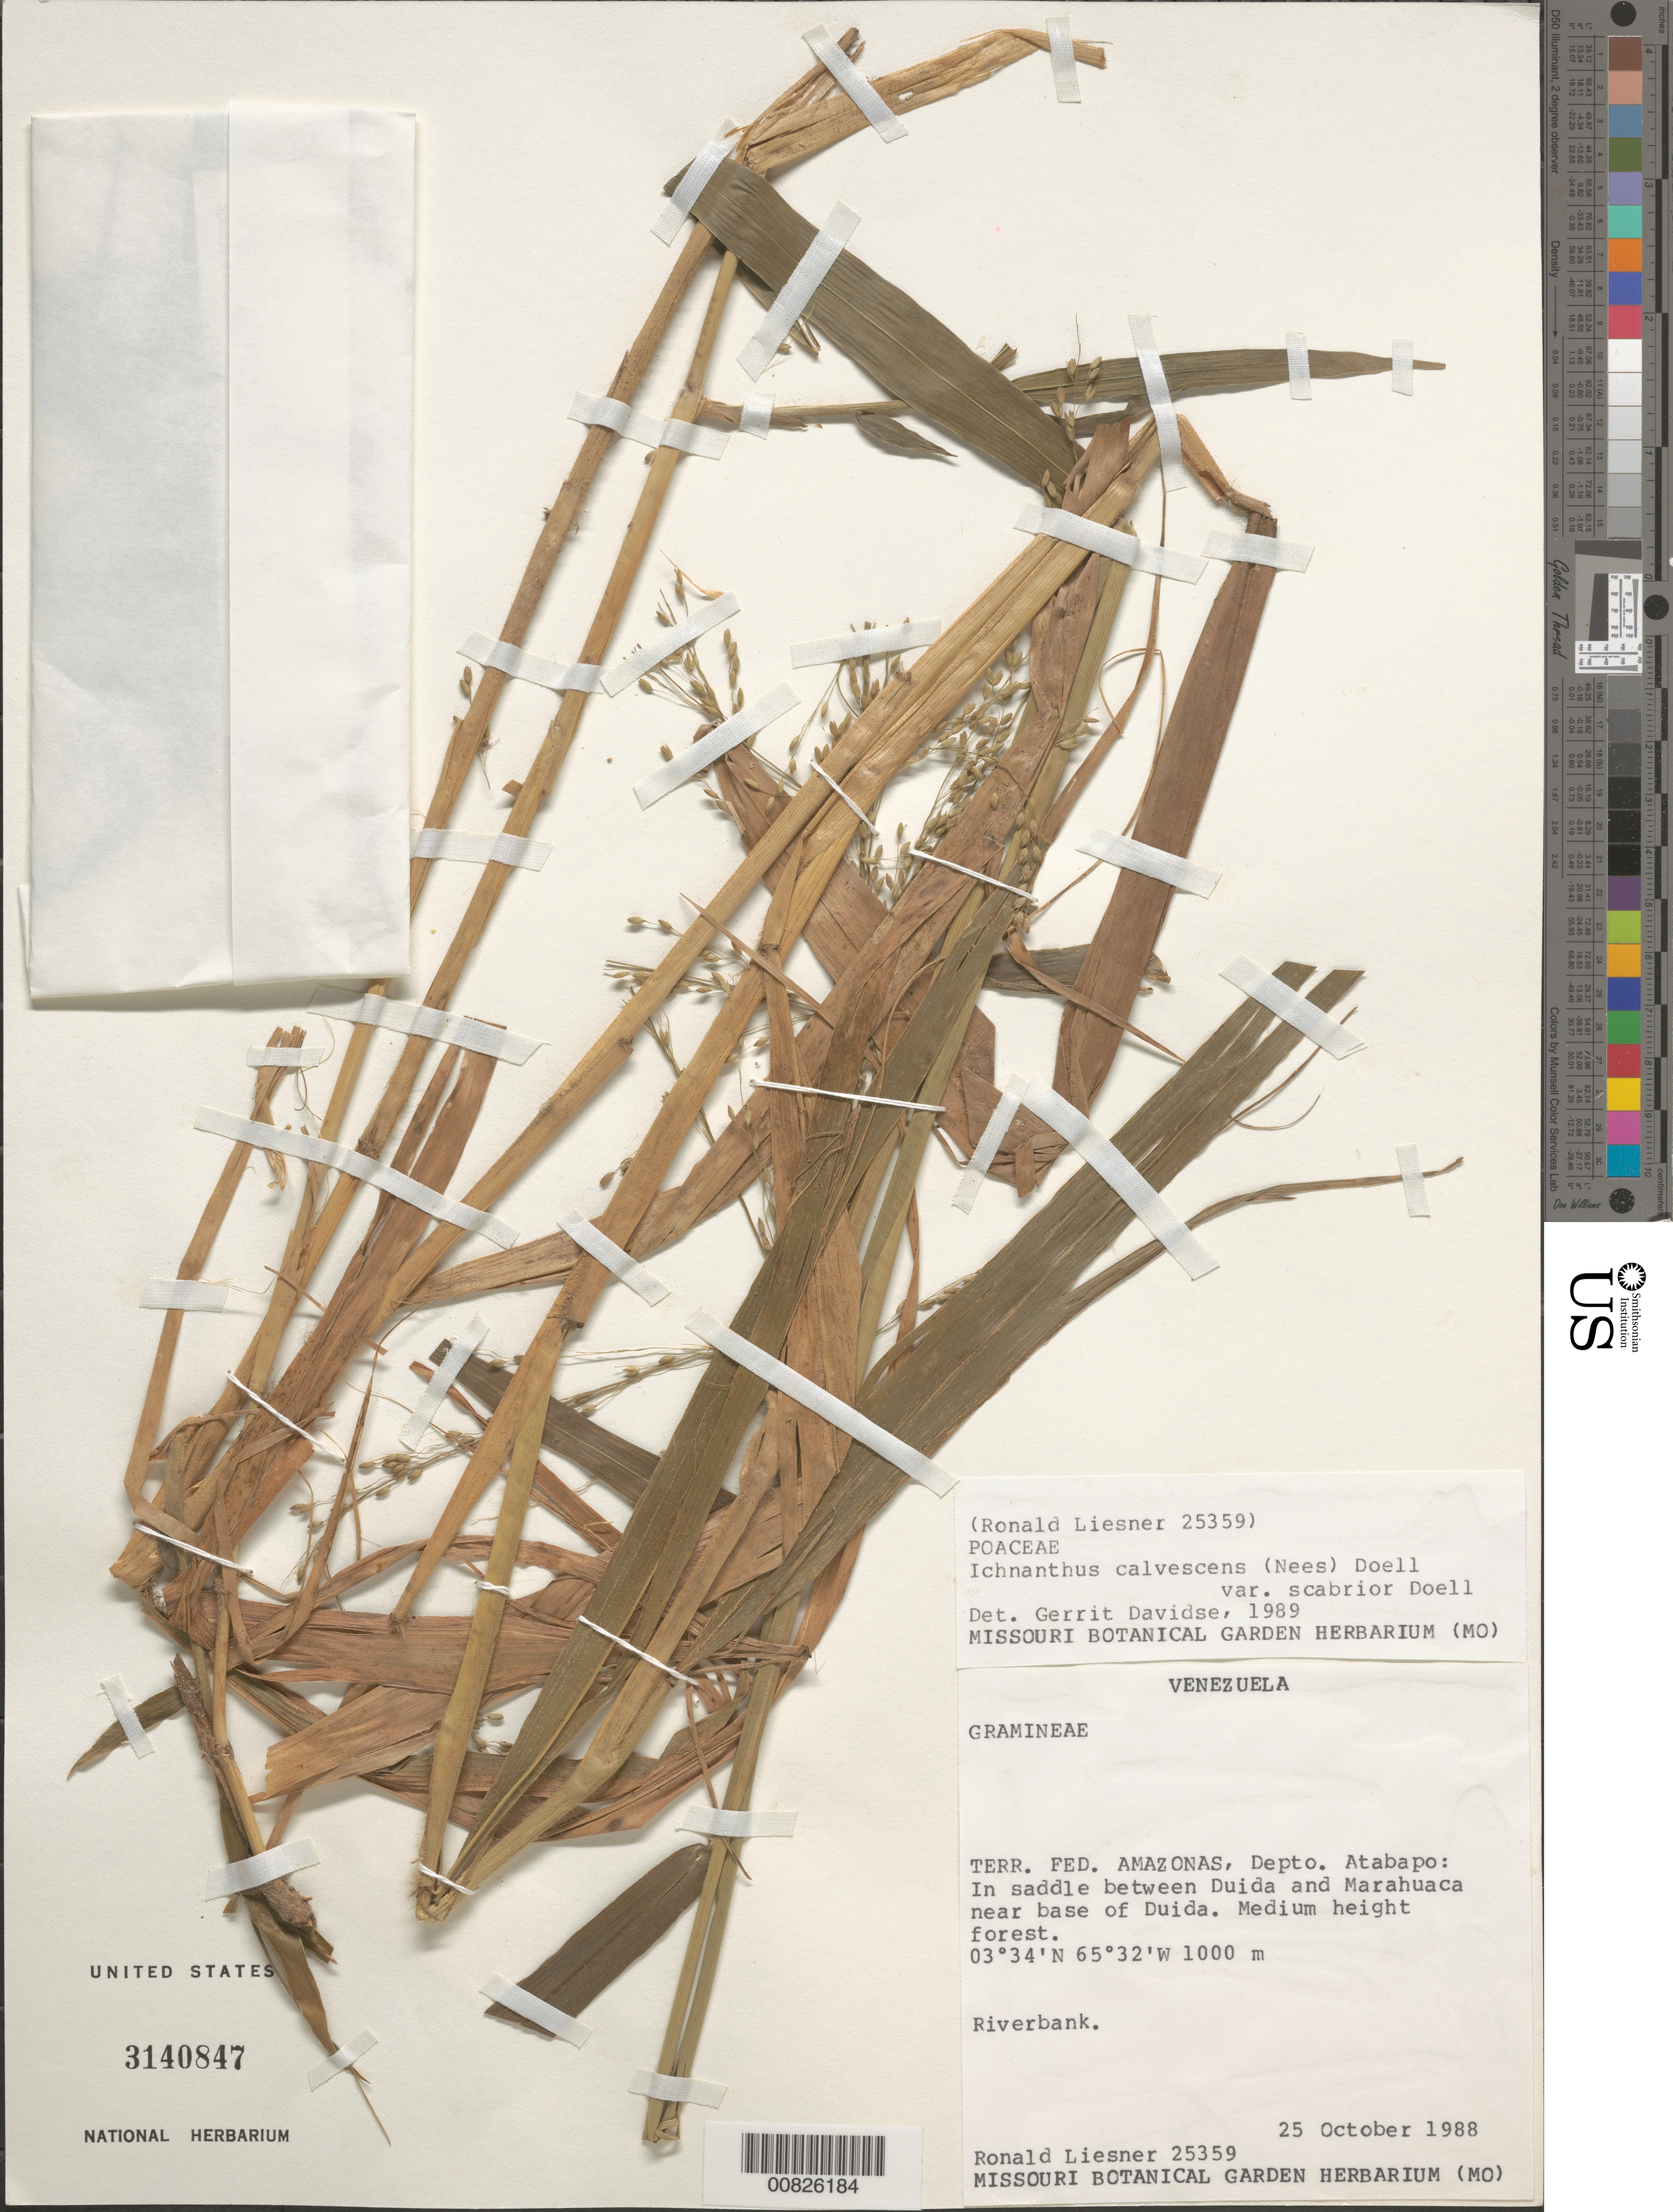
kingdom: Plantae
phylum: Tracheophyta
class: Liliopsida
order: Poales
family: Poaceae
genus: Ichnanthus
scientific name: Ichnanthus calvescens var. scabrior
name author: Döll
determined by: Davidse, Gerrit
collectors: R. L. Liesner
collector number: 25359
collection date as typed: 25-Oct-88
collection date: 1988-10-25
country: Venezuela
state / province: Amazonas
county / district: Atabapo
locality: Duida, near base; saddle between Duida and Marahuaca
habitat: Medium height forest; riverbank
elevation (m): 1000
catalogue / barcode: US 3140847